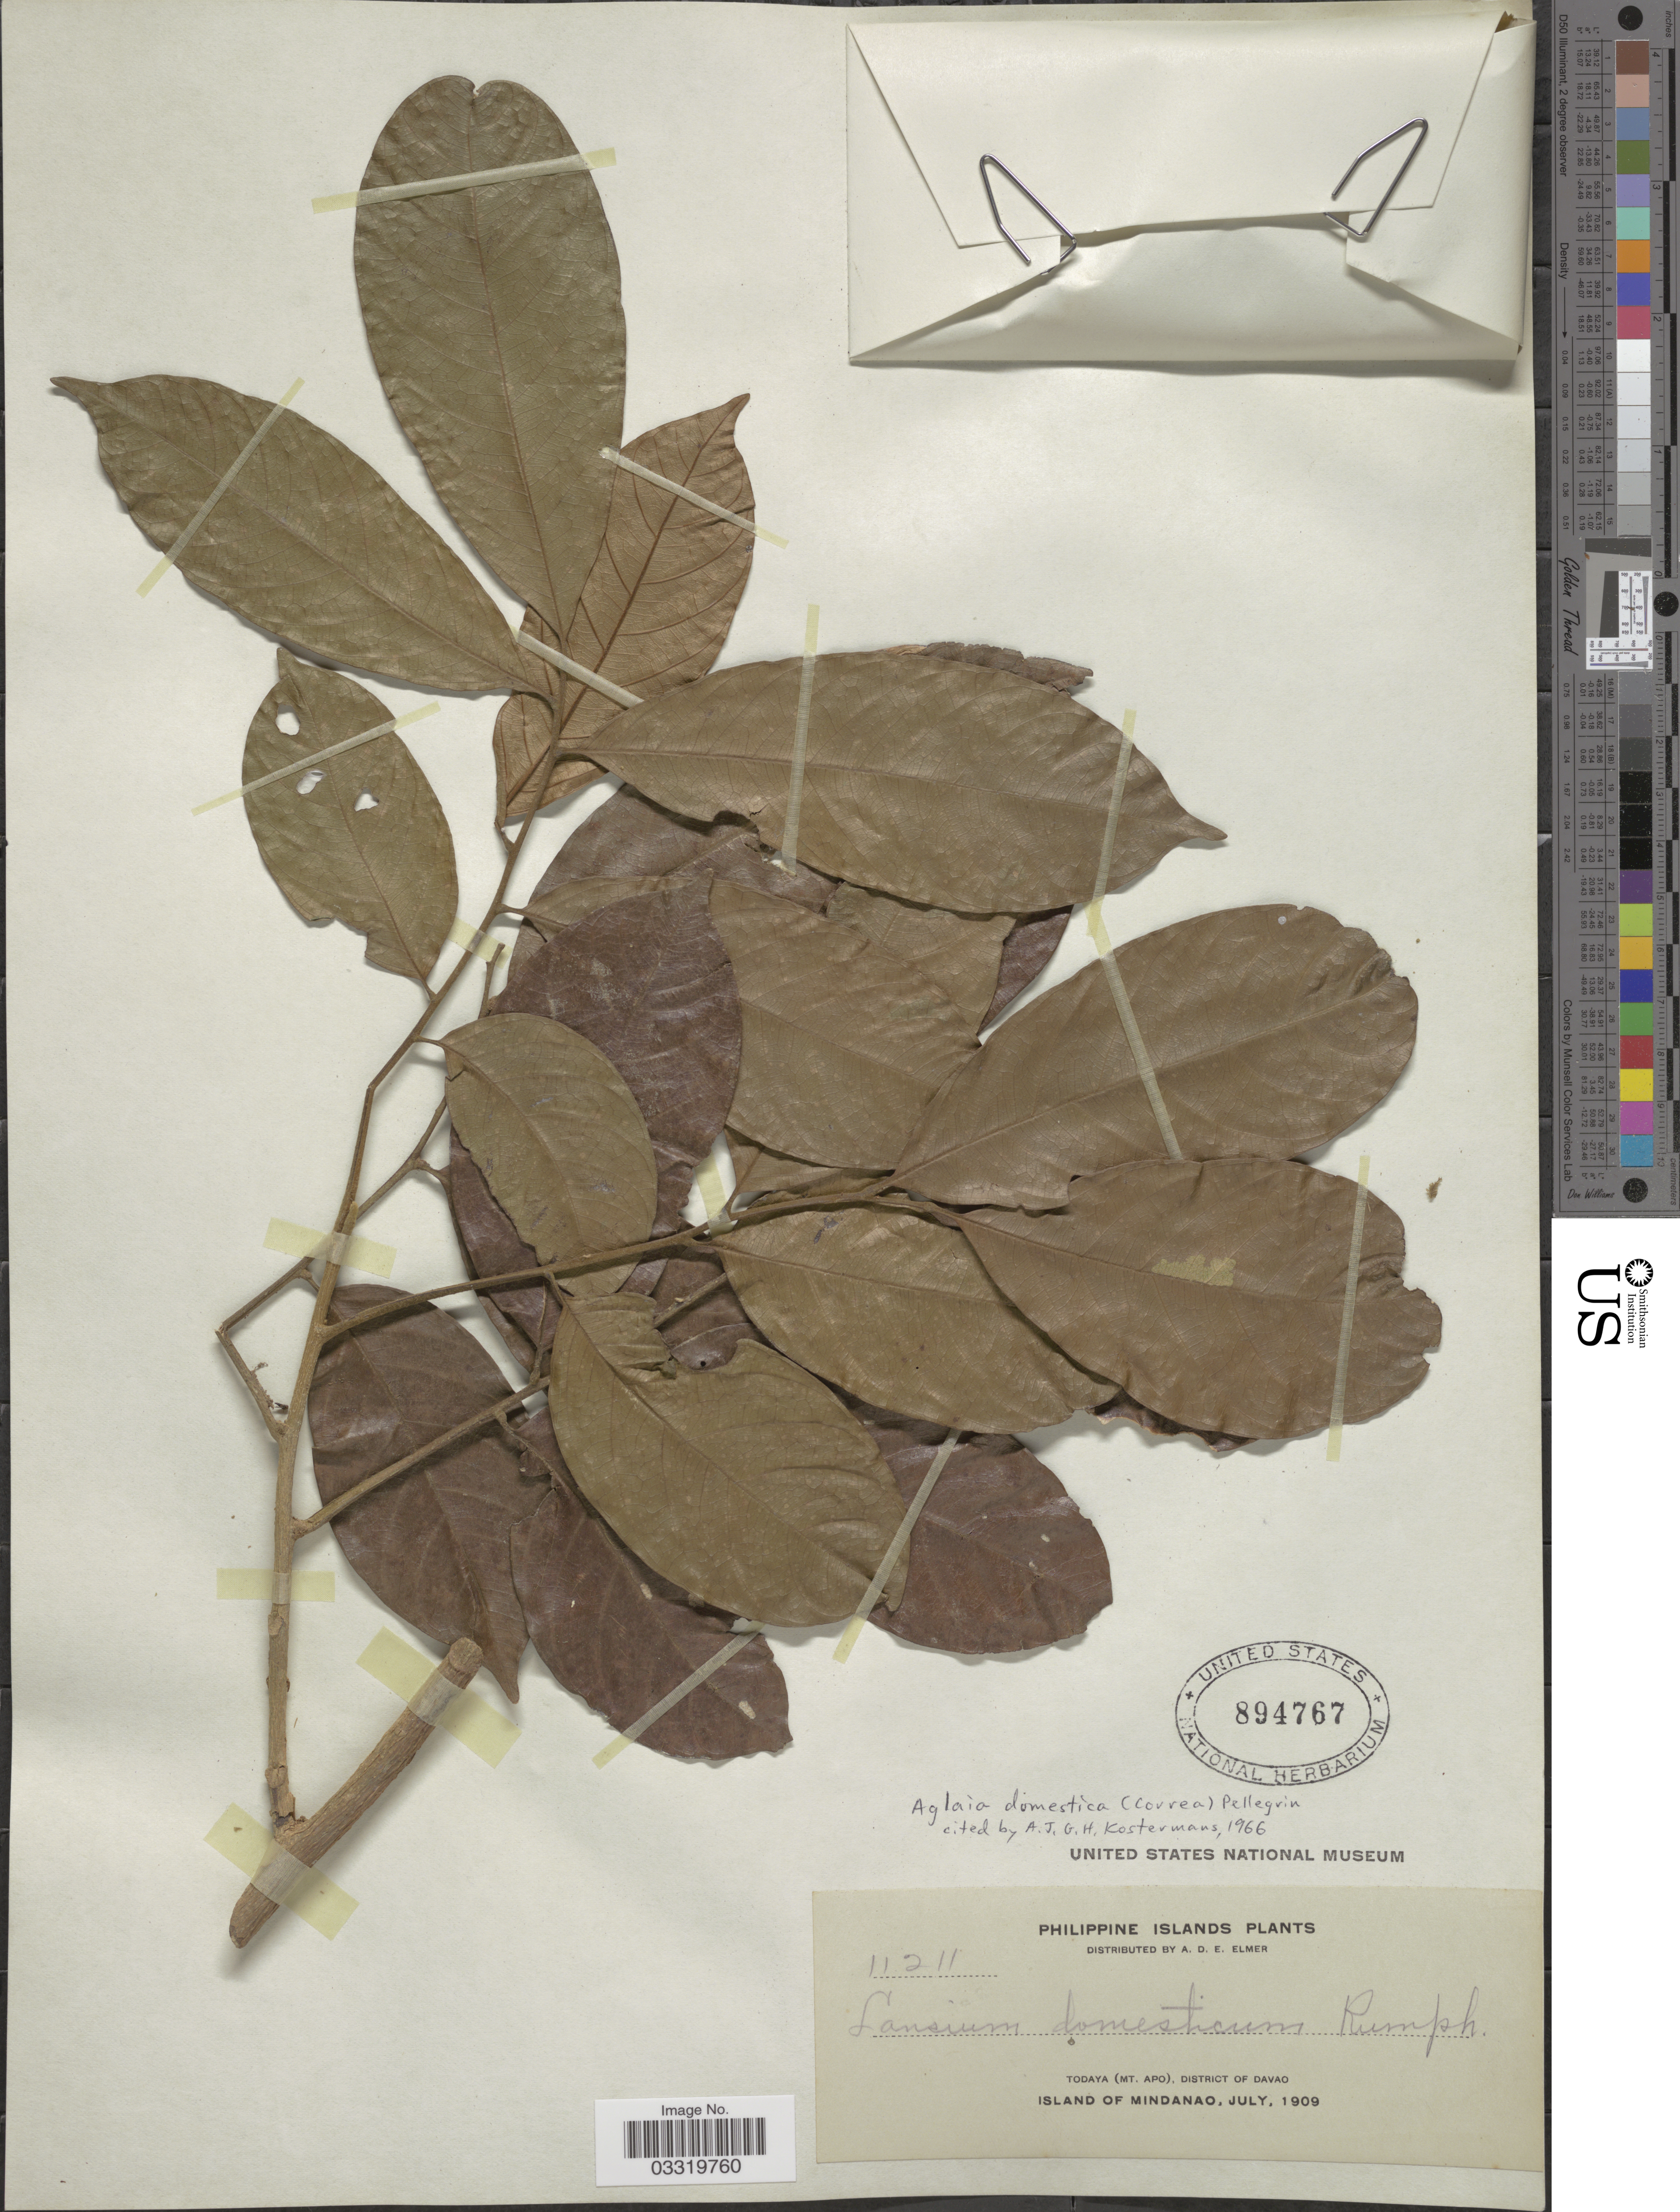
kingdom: Plantae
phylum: Tracheophyta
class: Magnoliopsida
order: Sapindales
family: Meliaceae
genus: Lansium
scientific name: Lansium domesticum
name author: Corrêa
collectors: A. D. E. Elmer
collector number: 11211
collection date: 1909-07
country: Philippines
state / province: Davao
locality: Todaya (Mt. Apo), District of Davao, Island of Mindanao.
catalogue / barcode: US 894767